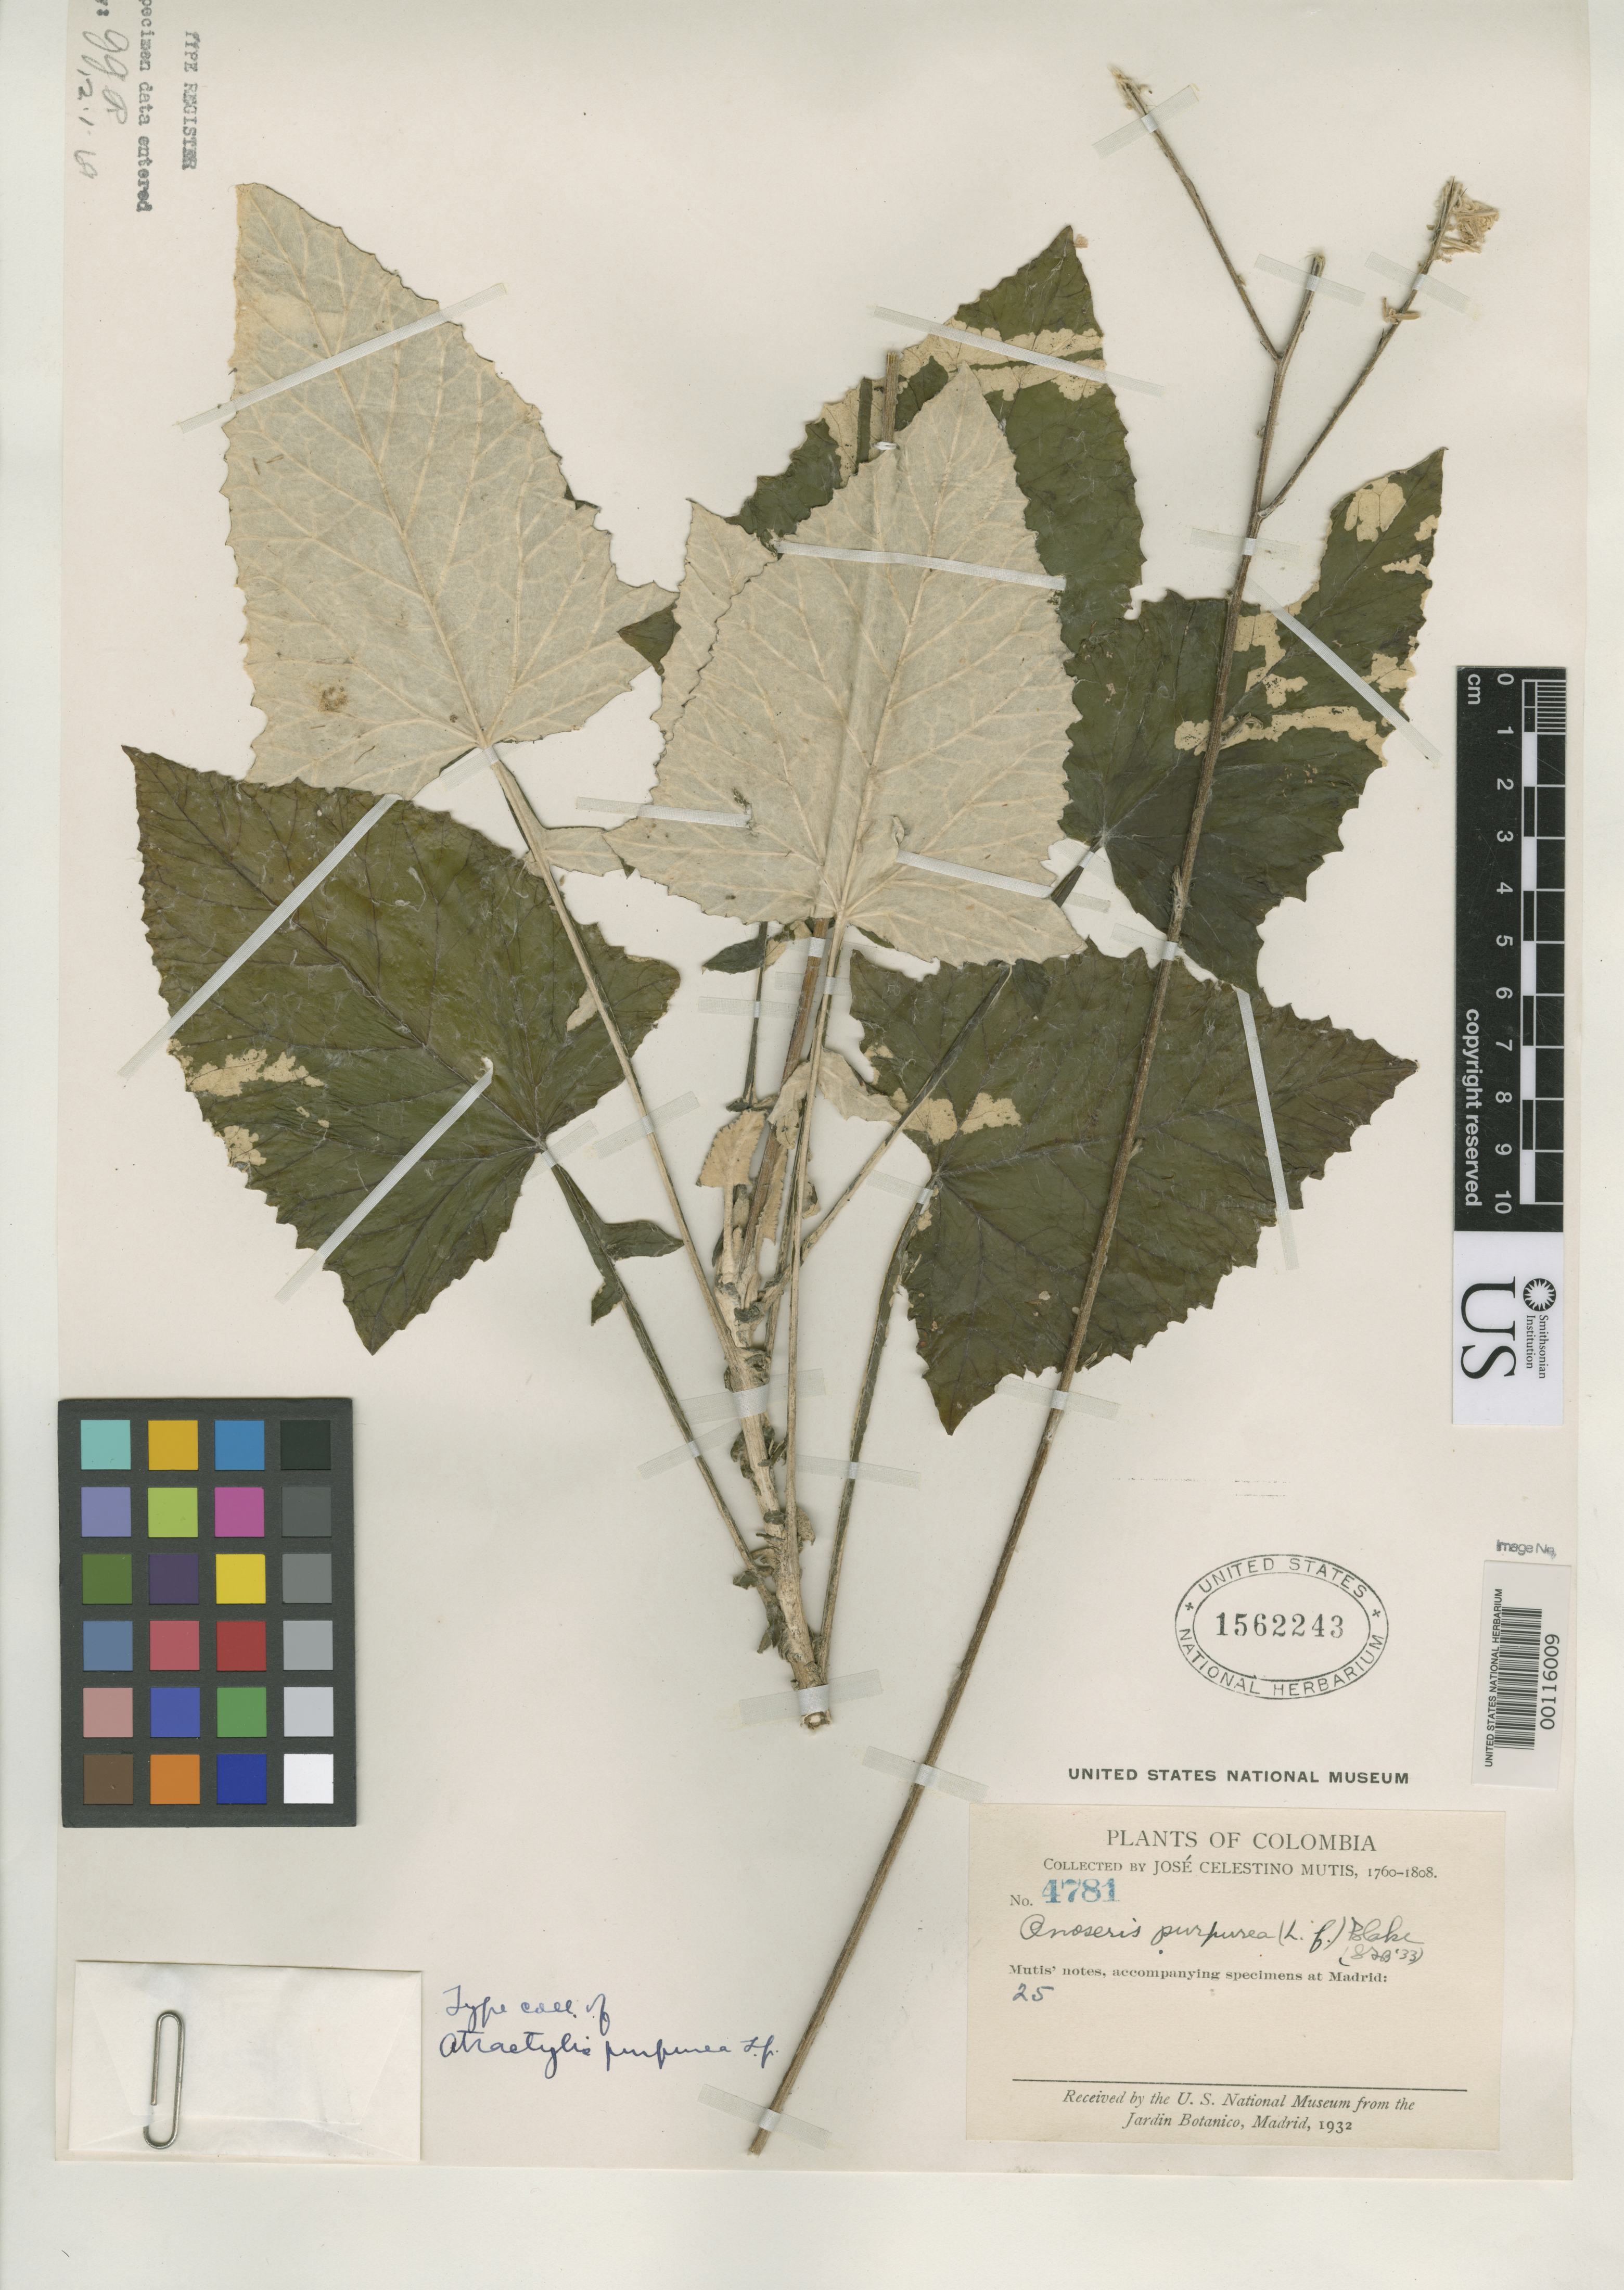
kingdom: Plantae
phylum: Tracheophyta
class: Magnoliopsida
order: Asterales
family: Asteraceae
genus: Atractylis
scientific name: Atractylis purpurea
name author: L. f.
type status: Syntype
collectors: J. C. B. Mutis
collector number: Killip 4801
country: Colombia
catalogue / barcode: US 1562243